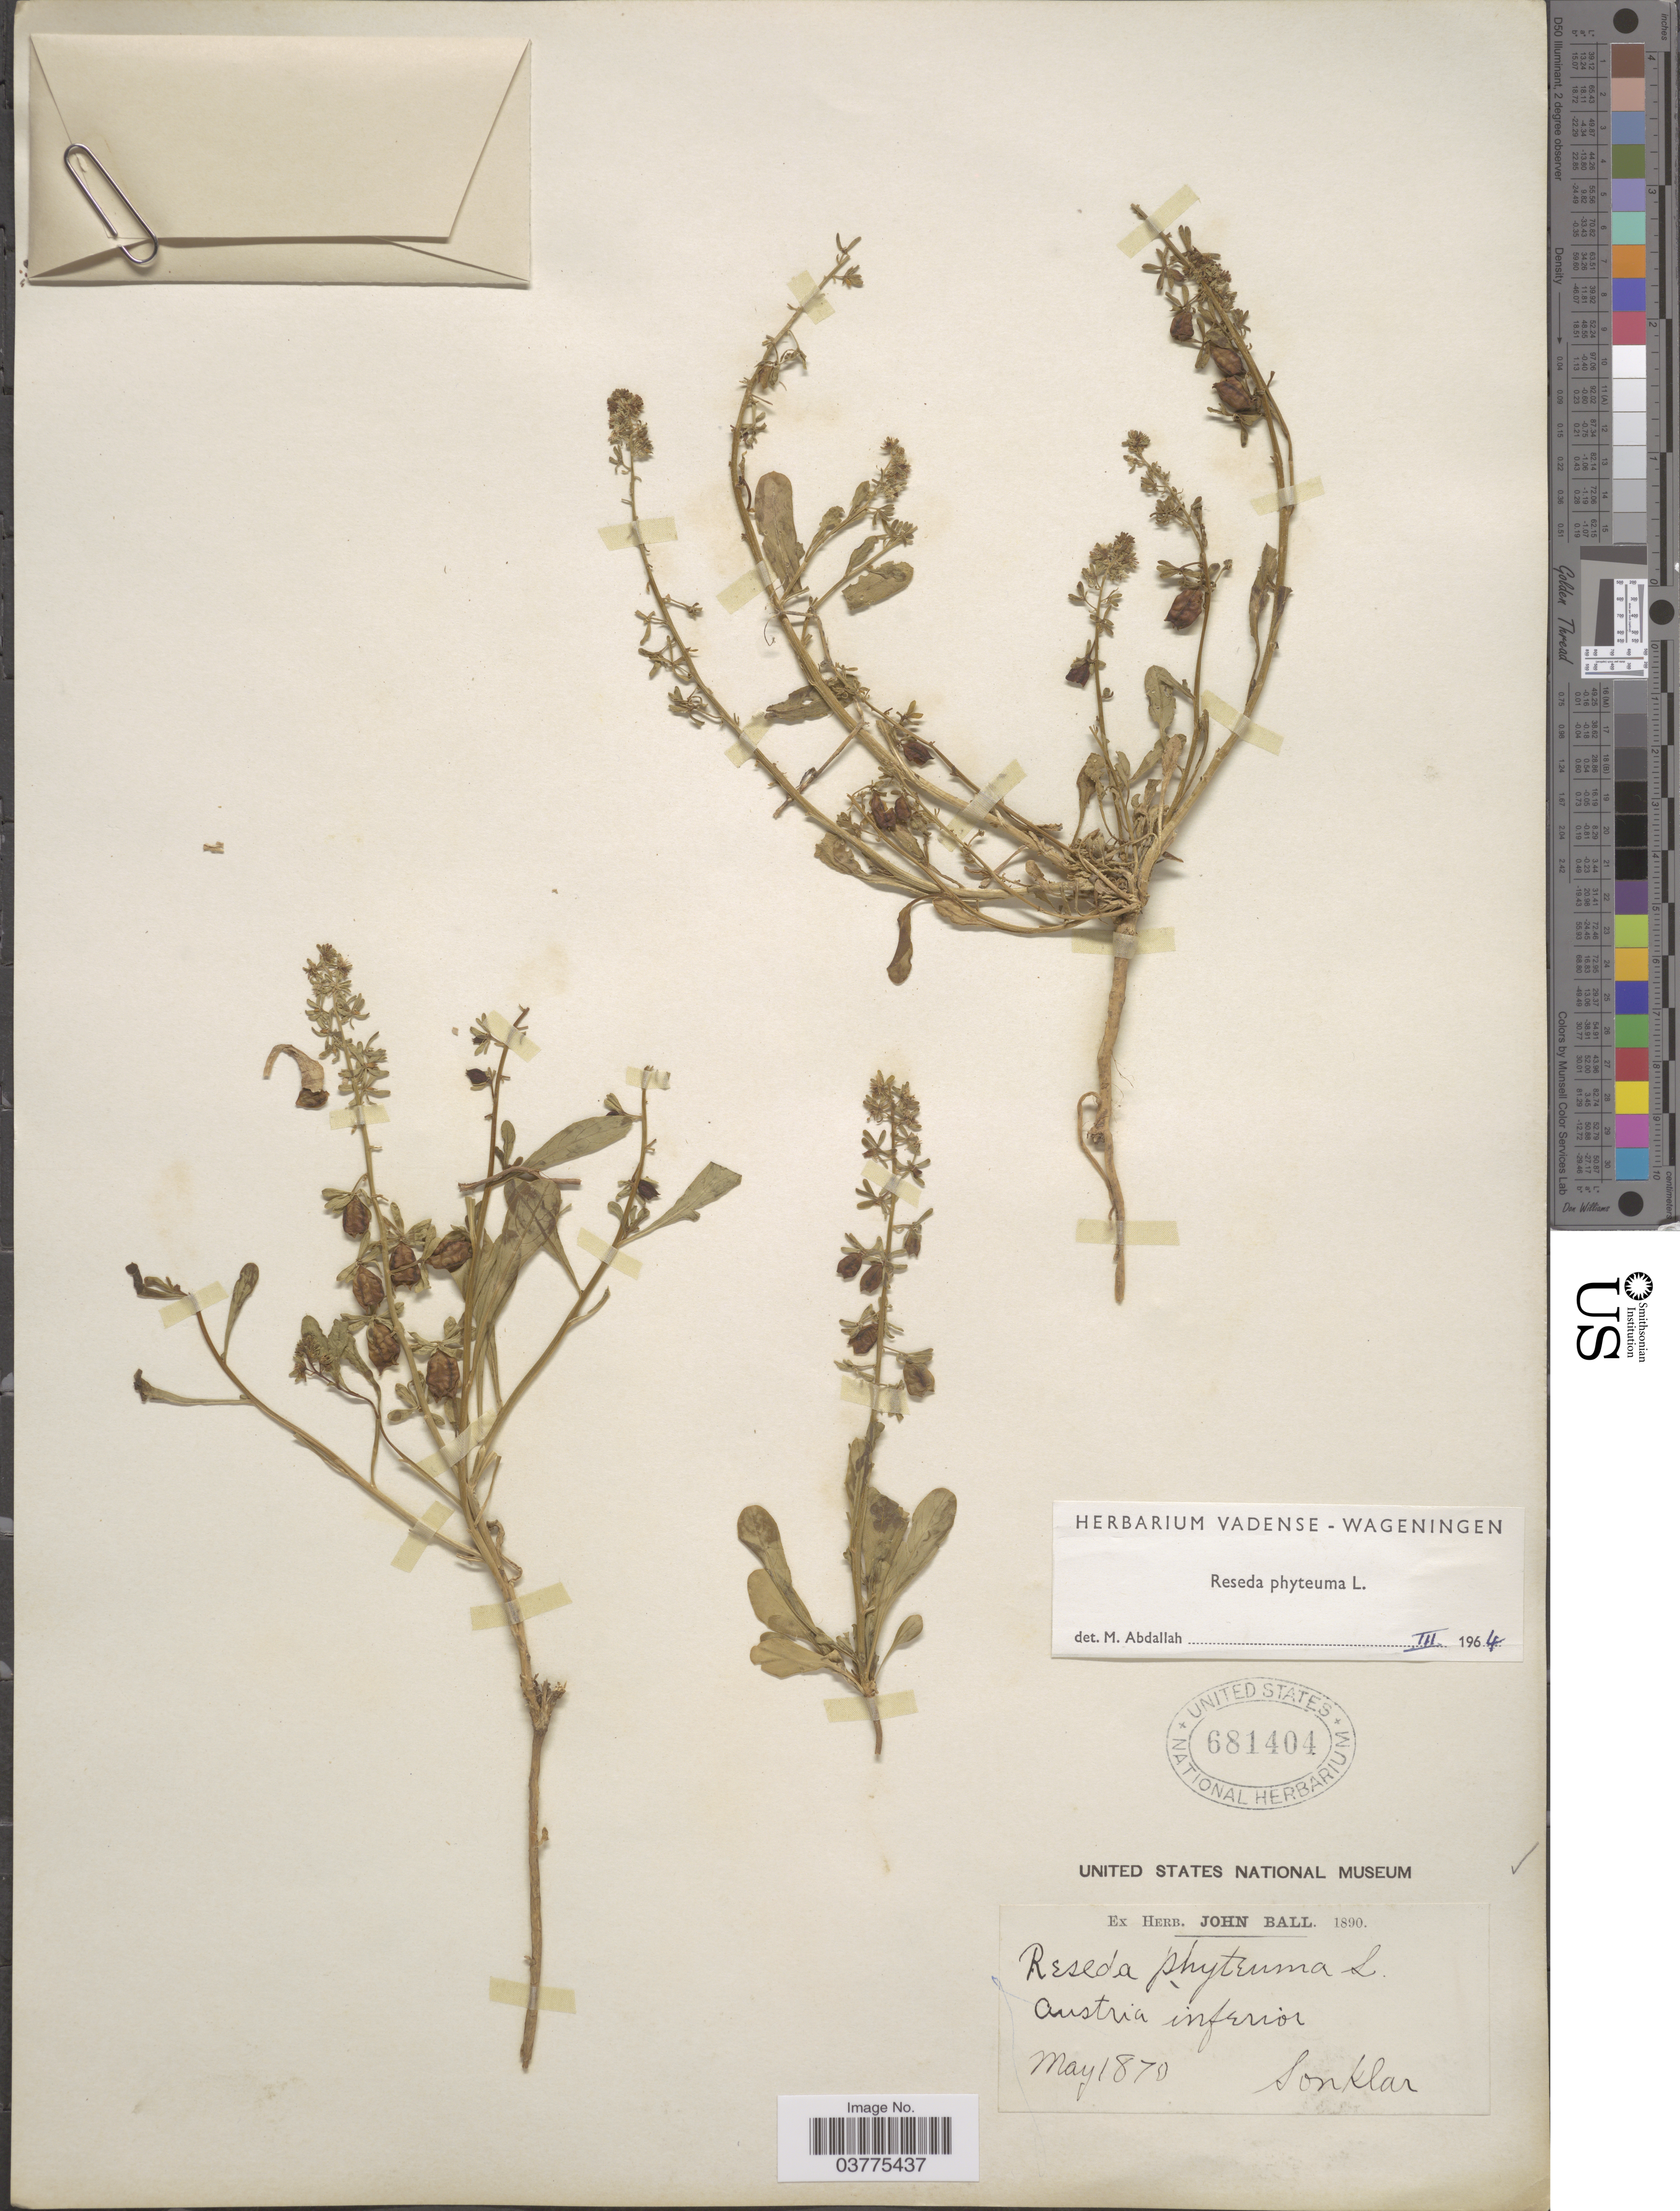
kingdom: Plantae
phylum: Tracheophyta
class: Magnoliopsida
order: Brassicales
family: Resedaceae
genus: Reseda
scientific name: Reseda phyteuma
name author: L.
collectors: Sonklar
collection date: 1870-05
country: Austria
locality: Austria inferior.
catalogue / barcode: US 681404